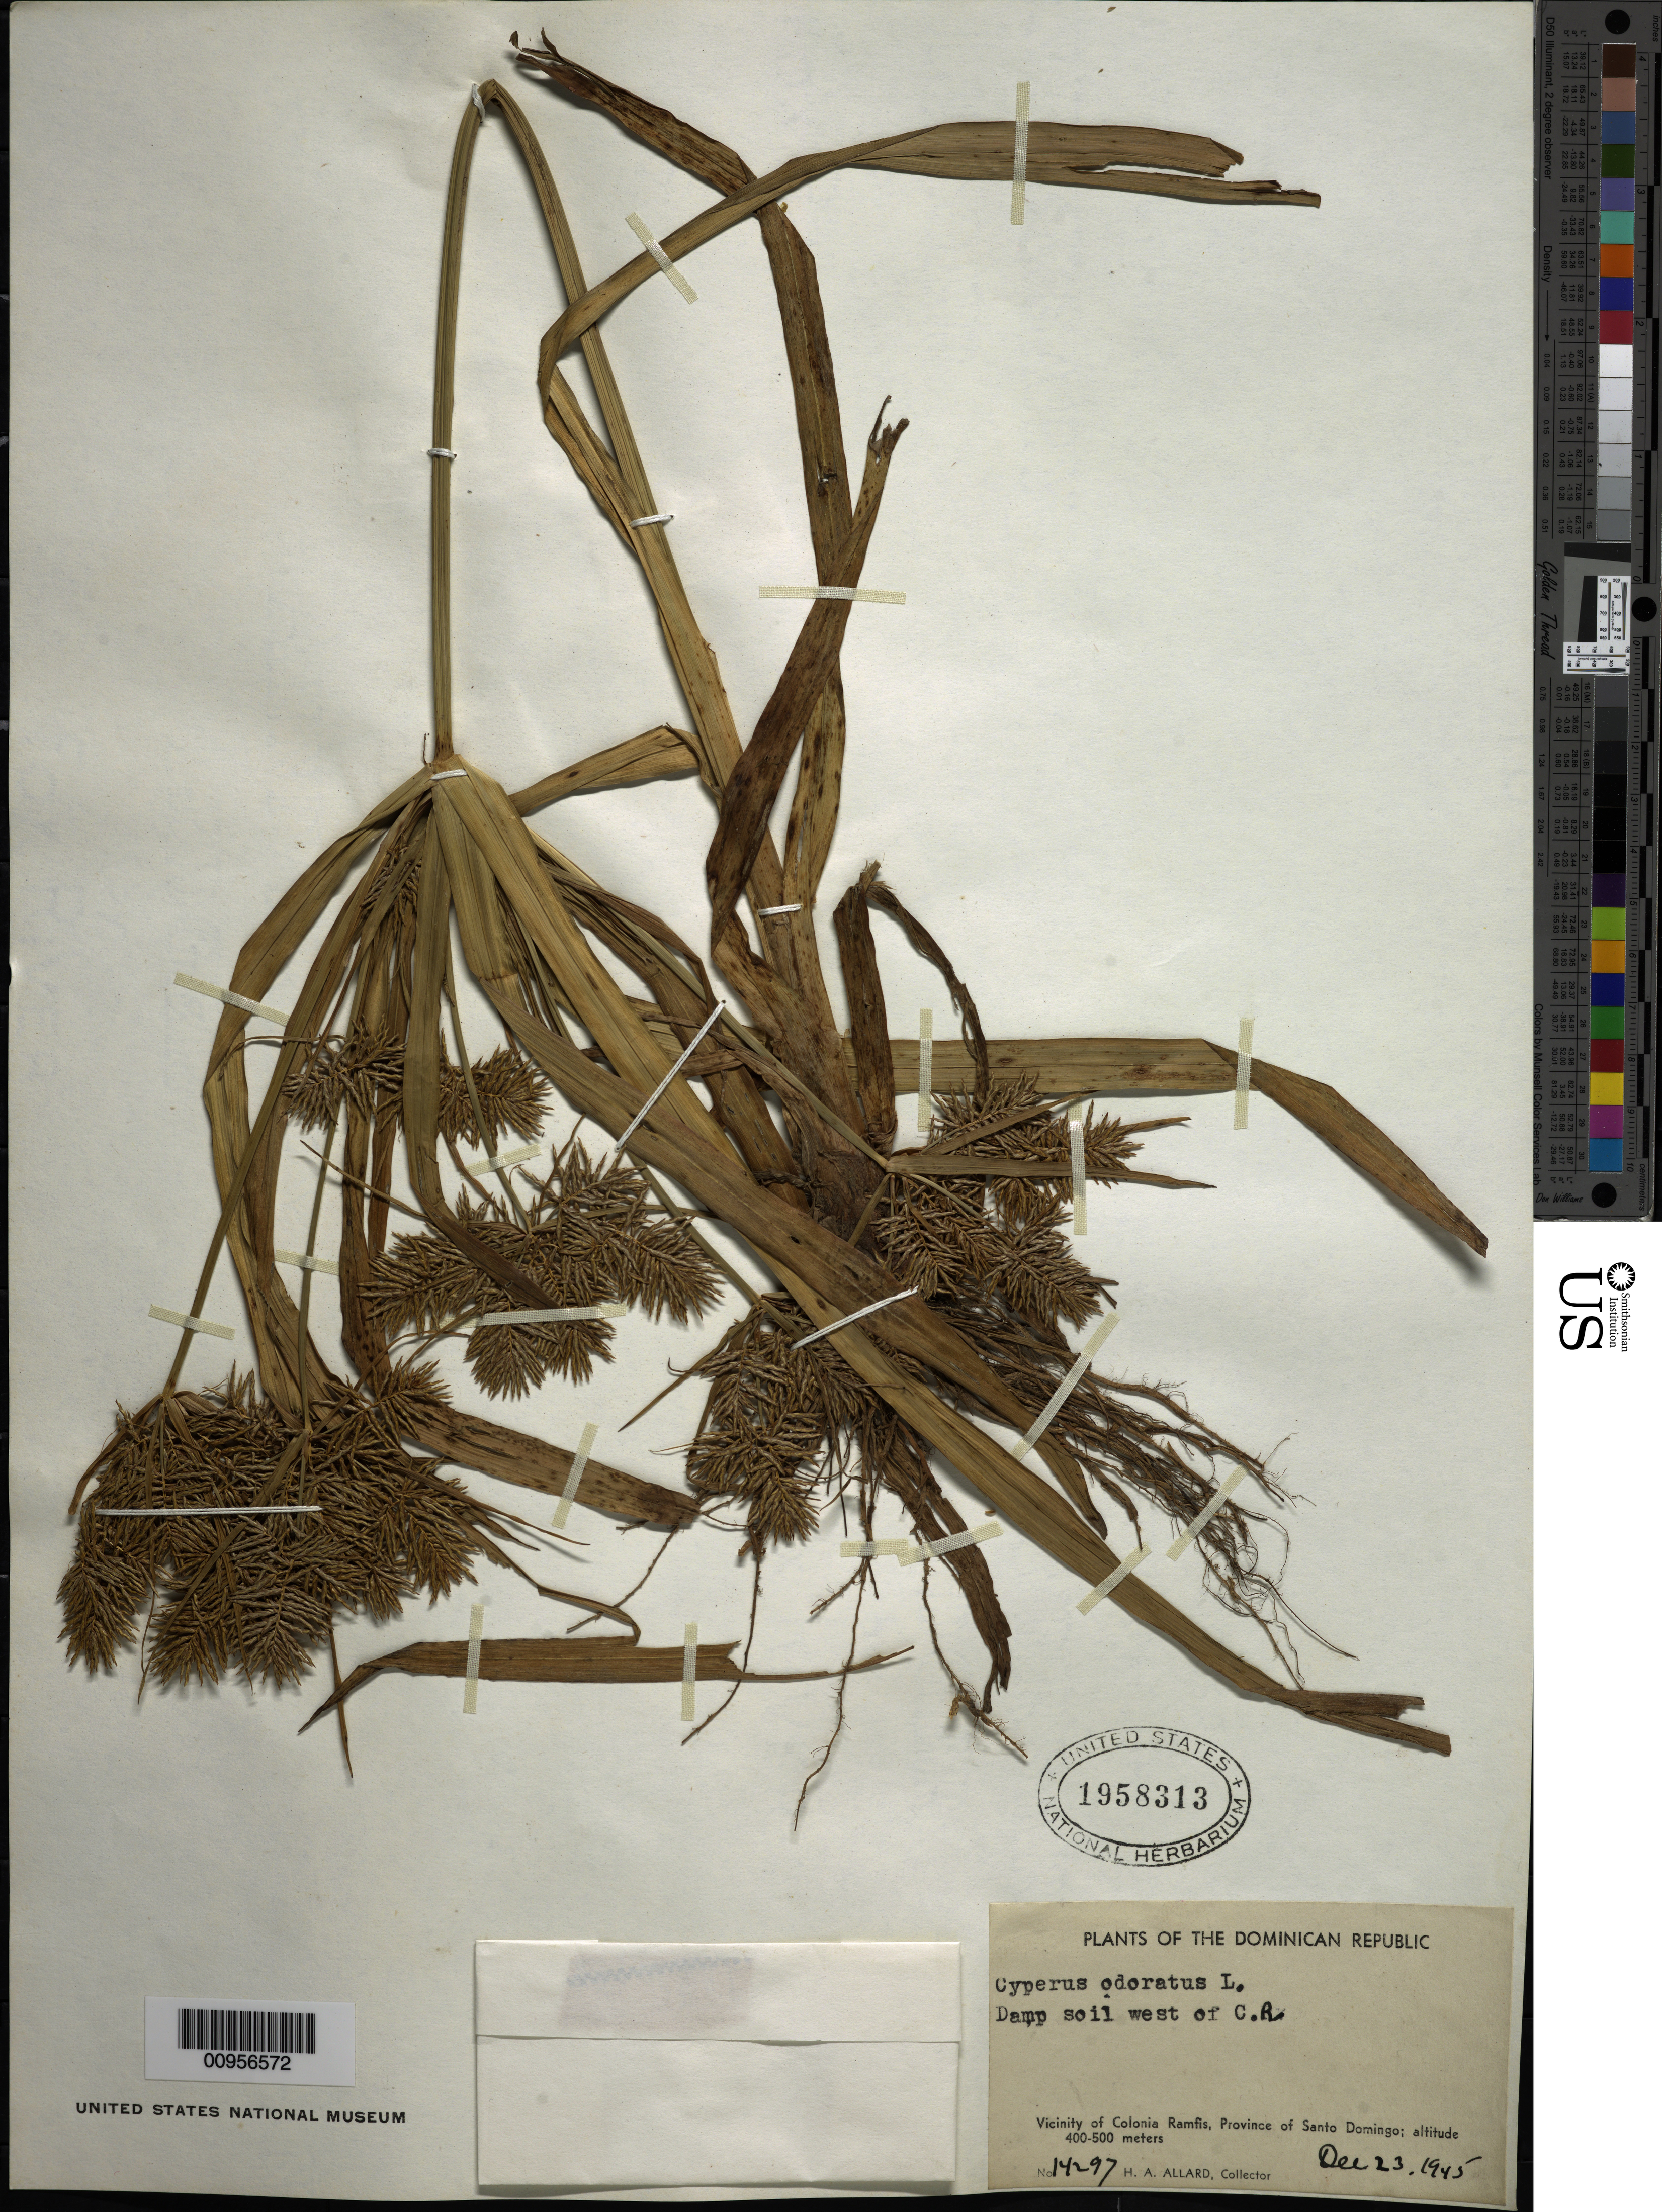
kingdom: Plantae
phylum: Tracheophyta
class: Liliopsida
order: Poales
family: Cyperaceae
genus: Cyperus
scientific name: Cyperus odoratus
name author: L.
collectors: H. A. Allard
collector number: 14297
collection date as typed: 23 Dec 1945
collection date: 1945-12-23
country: Dominican Republic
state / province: Santo Domingo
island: Hispaniola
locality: Vicinity of Colonia Ramfis, W of CR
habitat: Damp soil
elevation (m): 400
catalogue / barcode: US 1958313